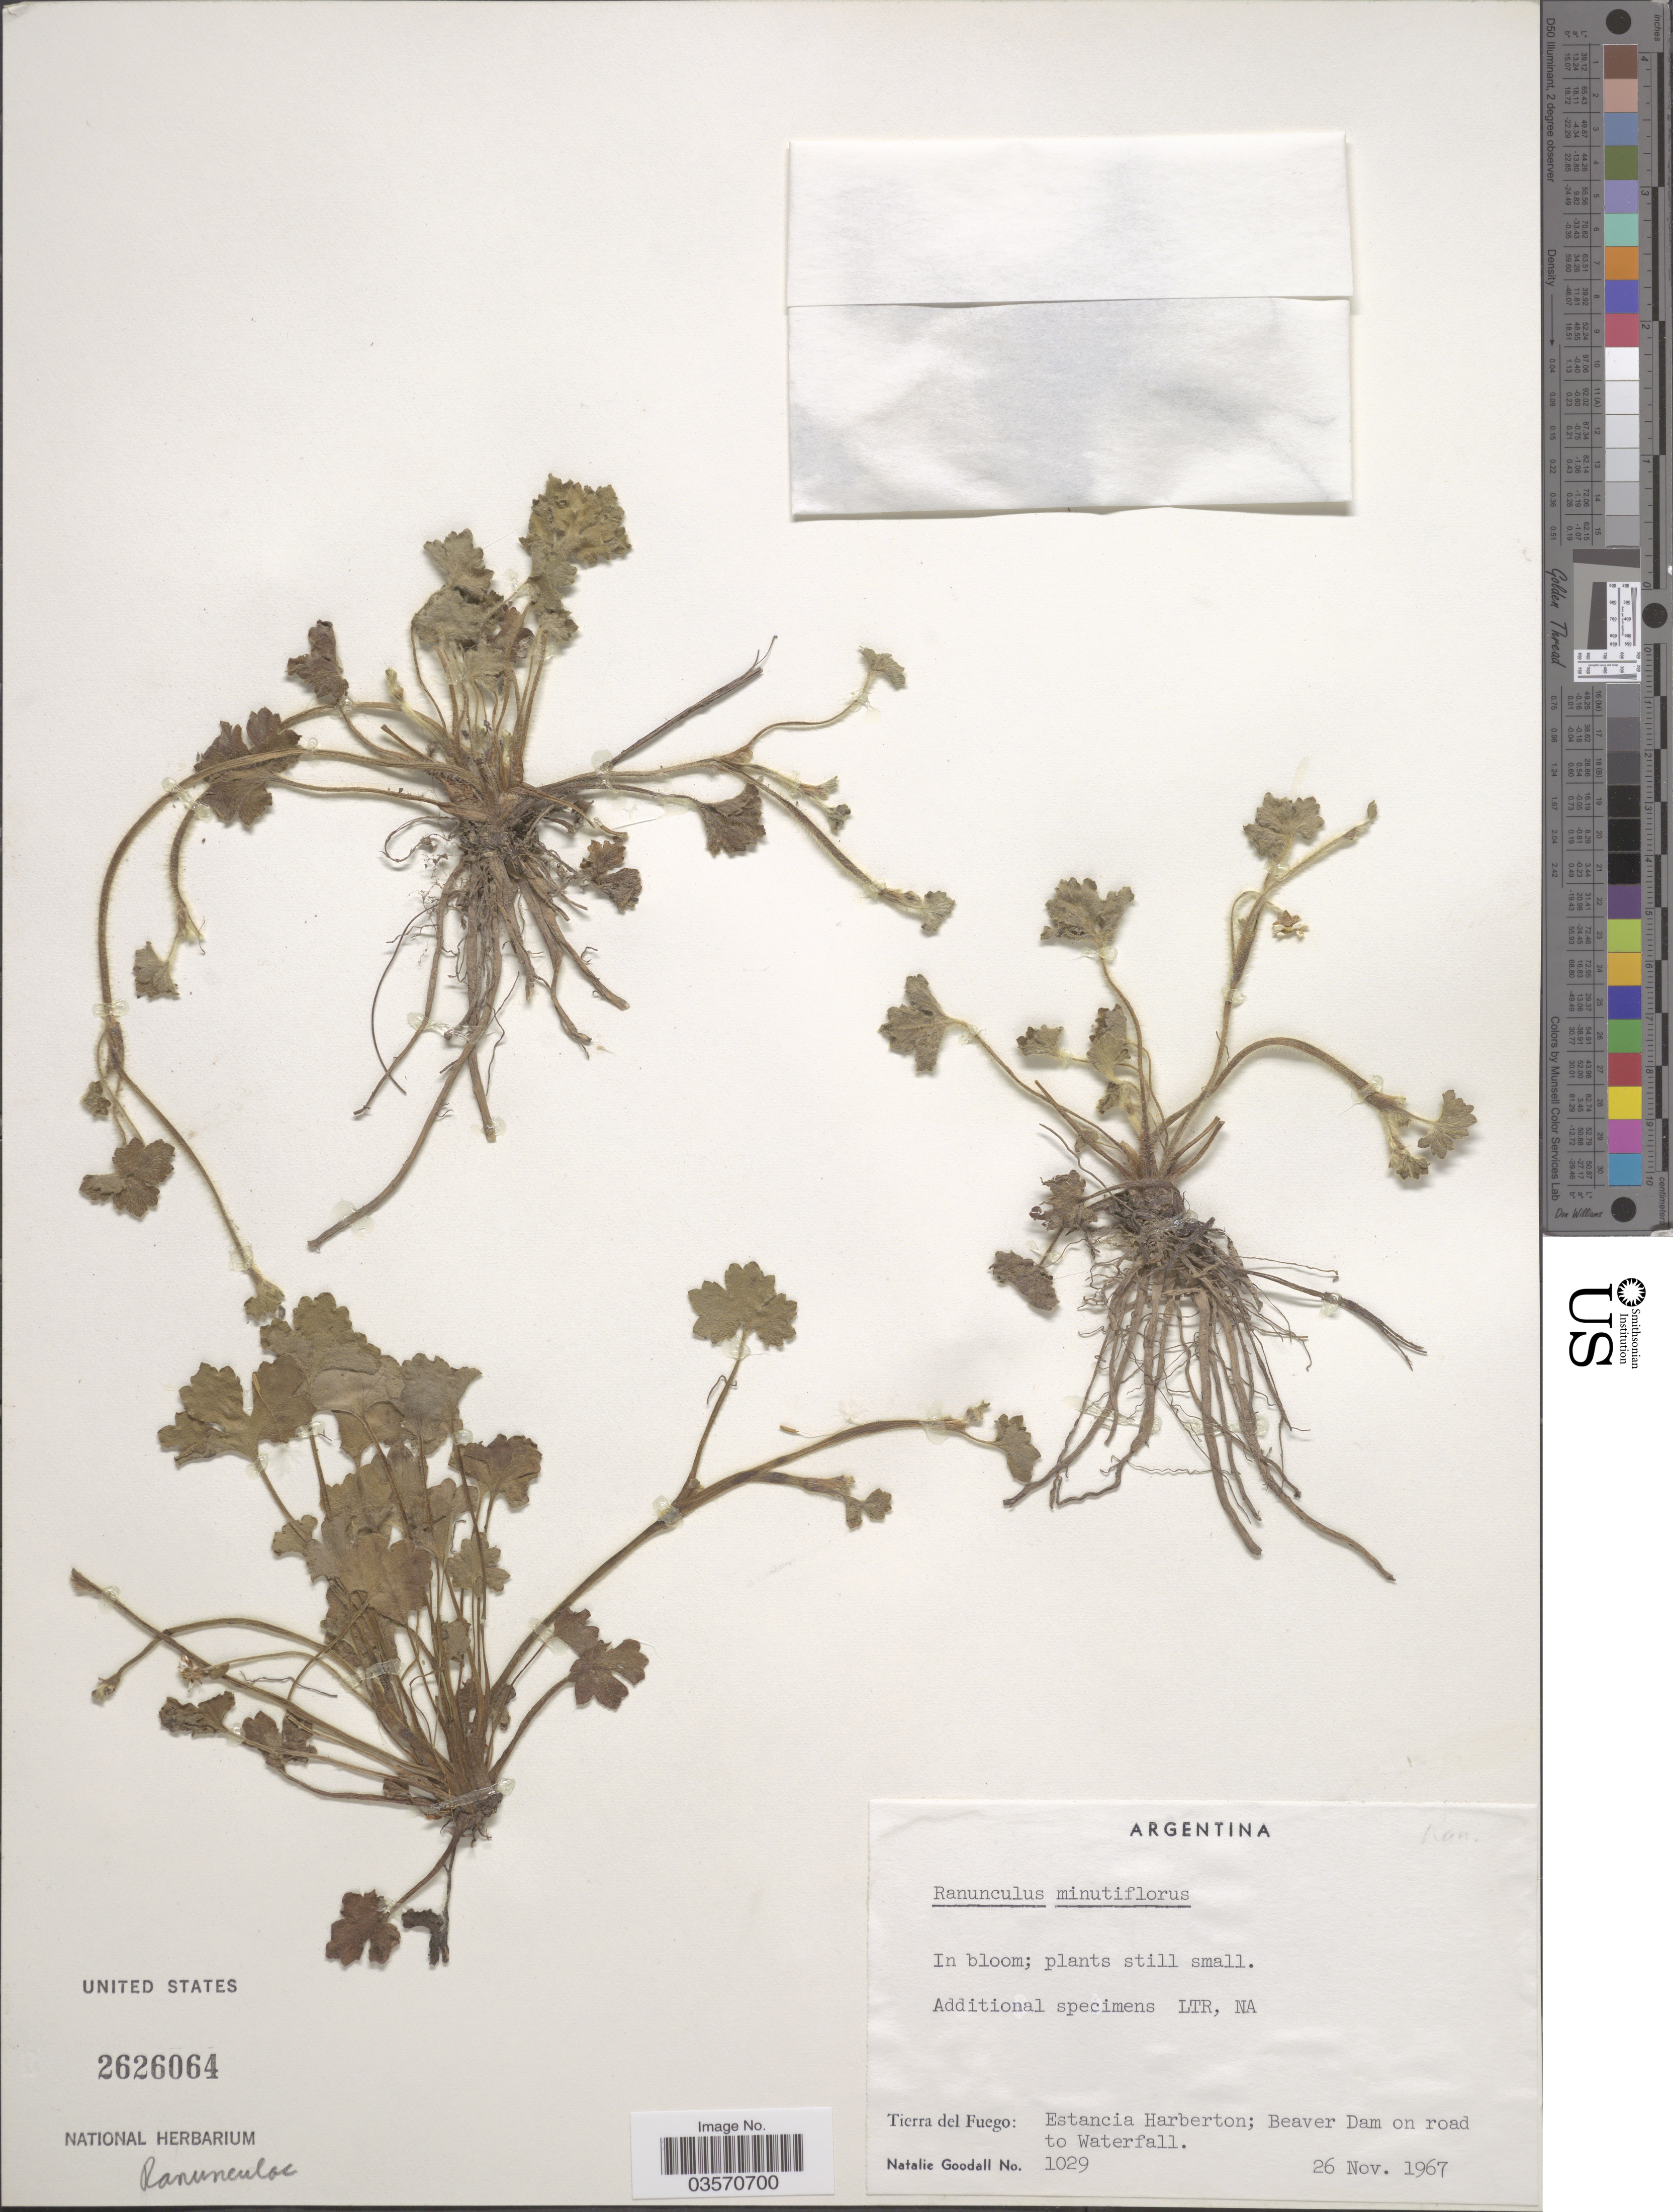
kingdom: Plantae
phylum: Tracheophyta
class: Magnoliopsida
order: Ranunculales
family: Ranunculaceae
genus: Ranunculus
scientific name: Ranunculus minutiflorus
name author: Bertero ex Phil.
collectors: N. Goodall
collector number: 1029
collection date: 1967-11-26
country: Argentina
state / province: Tierra del Fuego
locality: Estancia Harberton; Beaver Dam on road to Waterfall.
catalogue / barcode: US 2626064